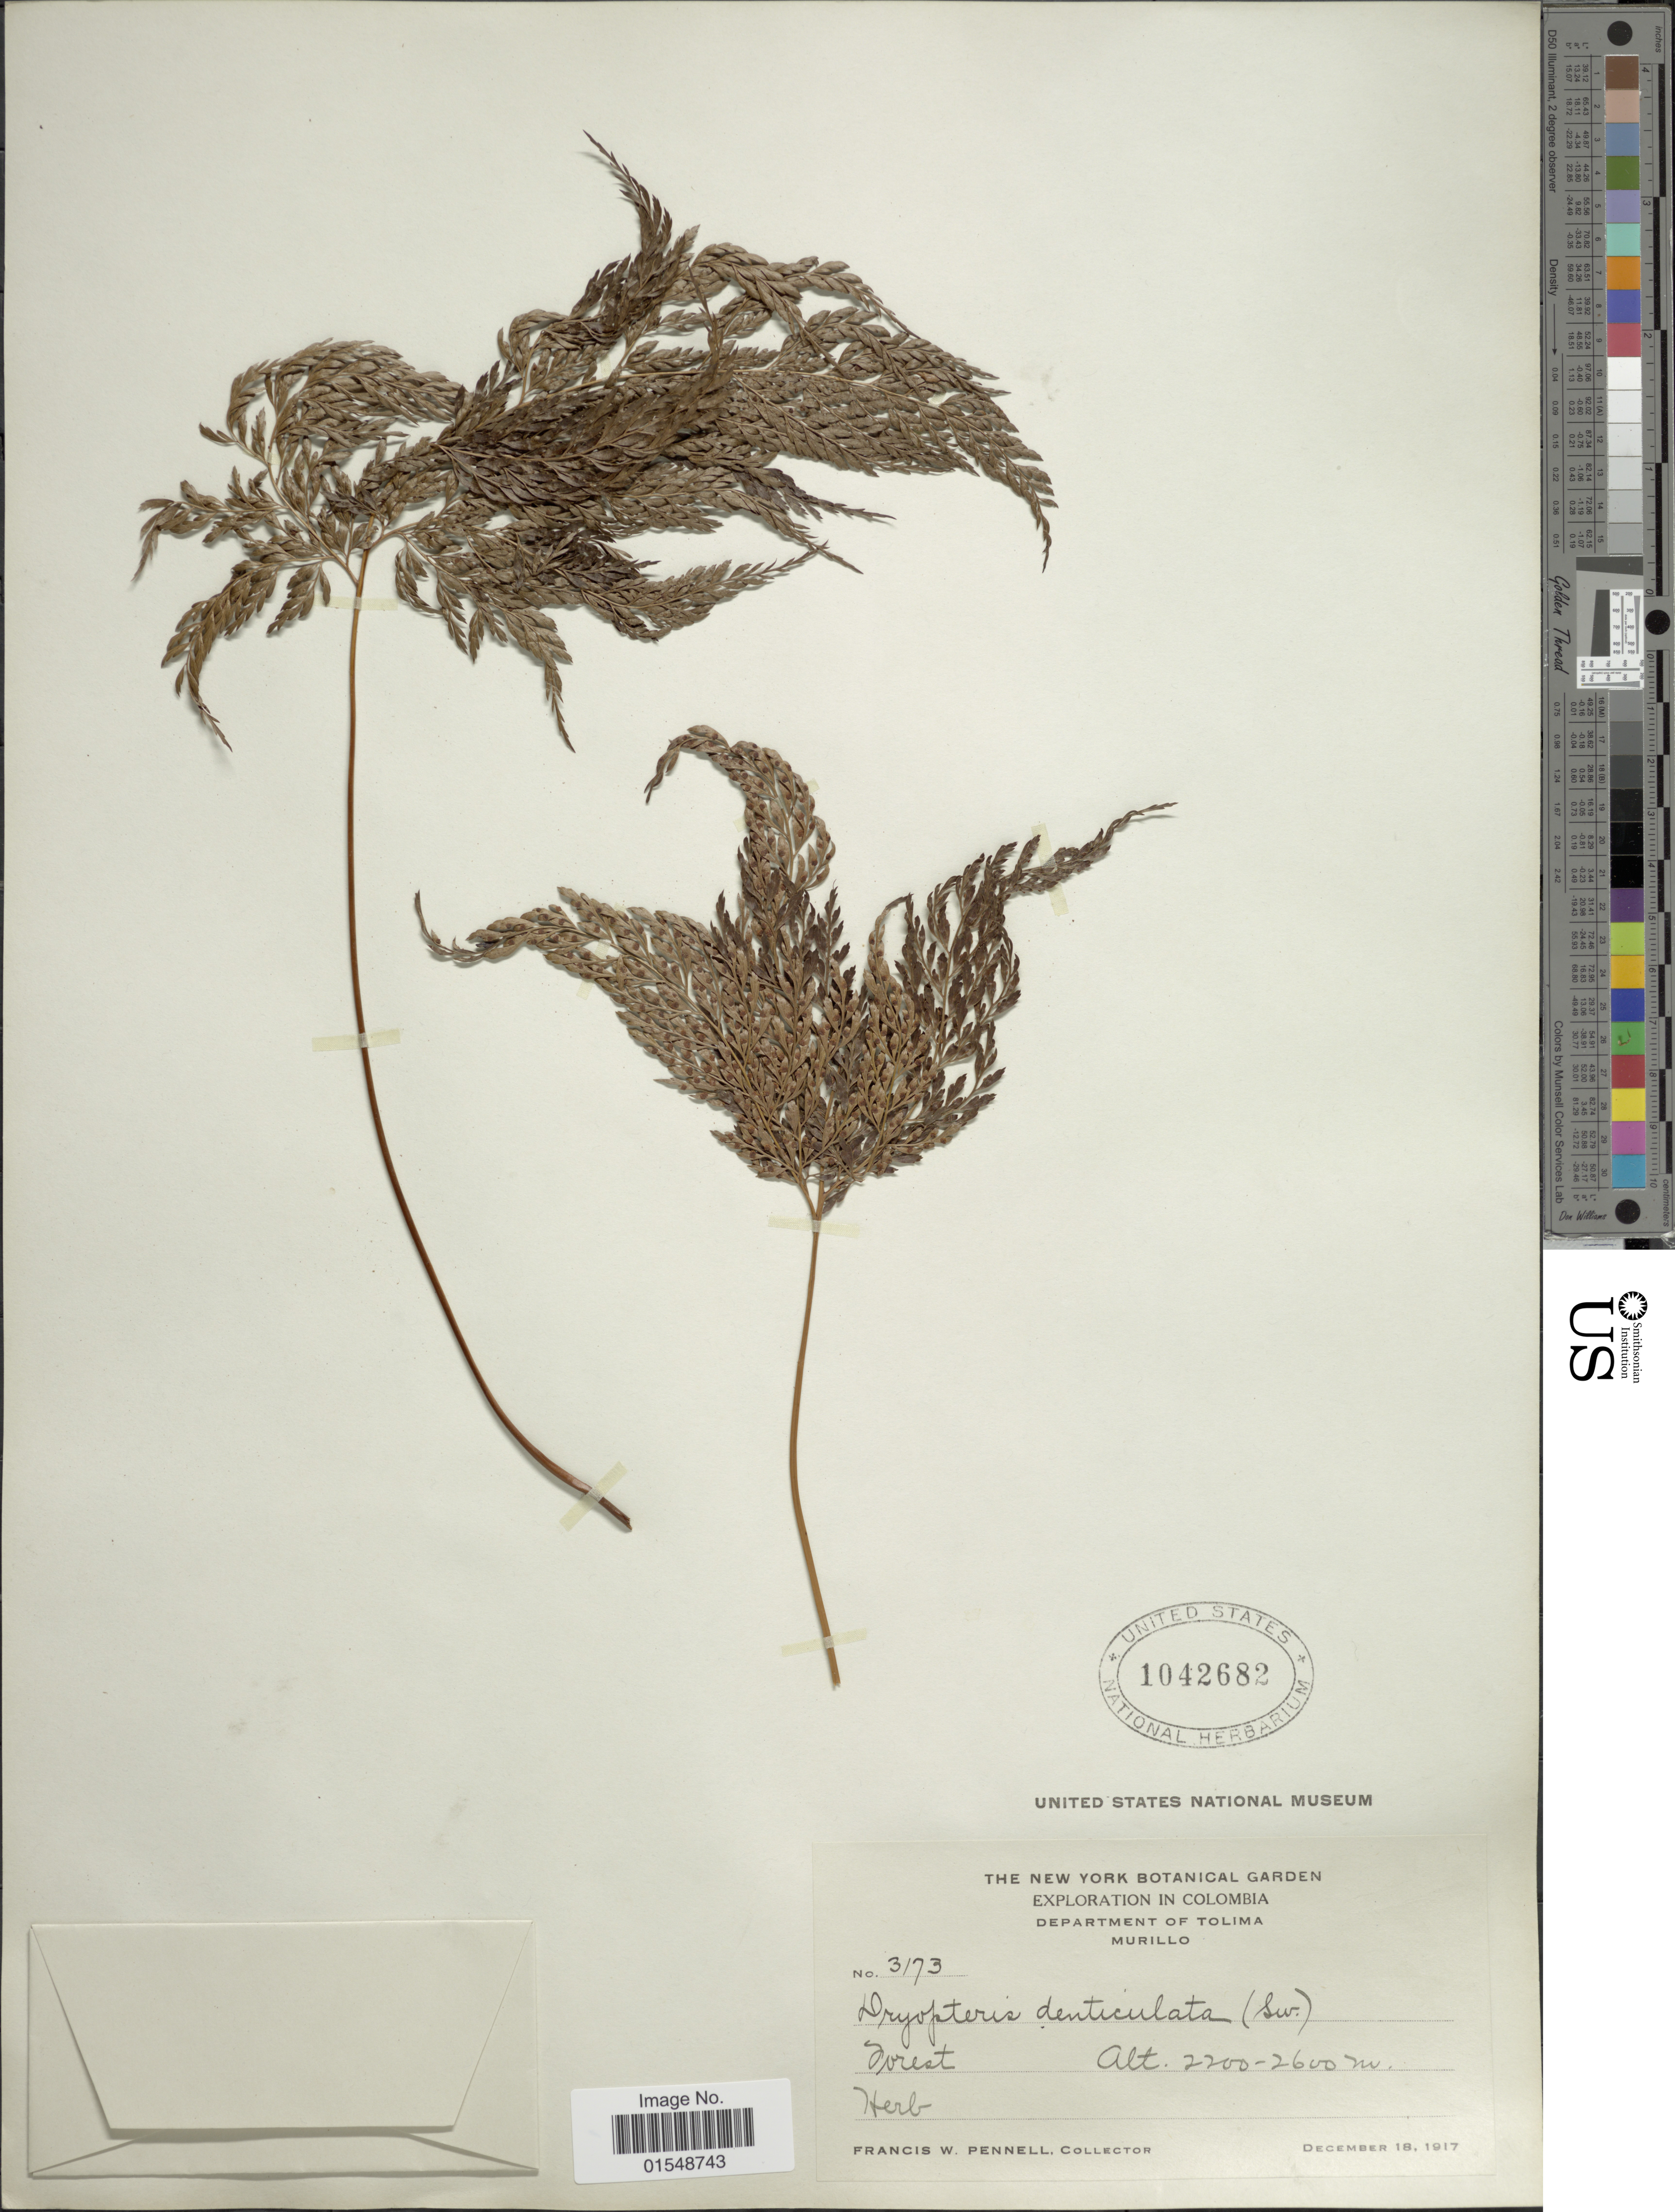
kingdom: Plantae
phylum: Tracheophyta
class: Polypodiopsida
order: Polypodiales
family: Dryopteridaceae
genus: Arachniodes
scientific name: Arachniodes denticulata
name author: (Sw.) Ching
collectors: F. W. Pennell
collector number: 3173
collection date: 1917-12-18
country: Colombia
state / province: Tolima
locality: Murillo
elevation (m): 2200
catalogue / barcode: US 1042682